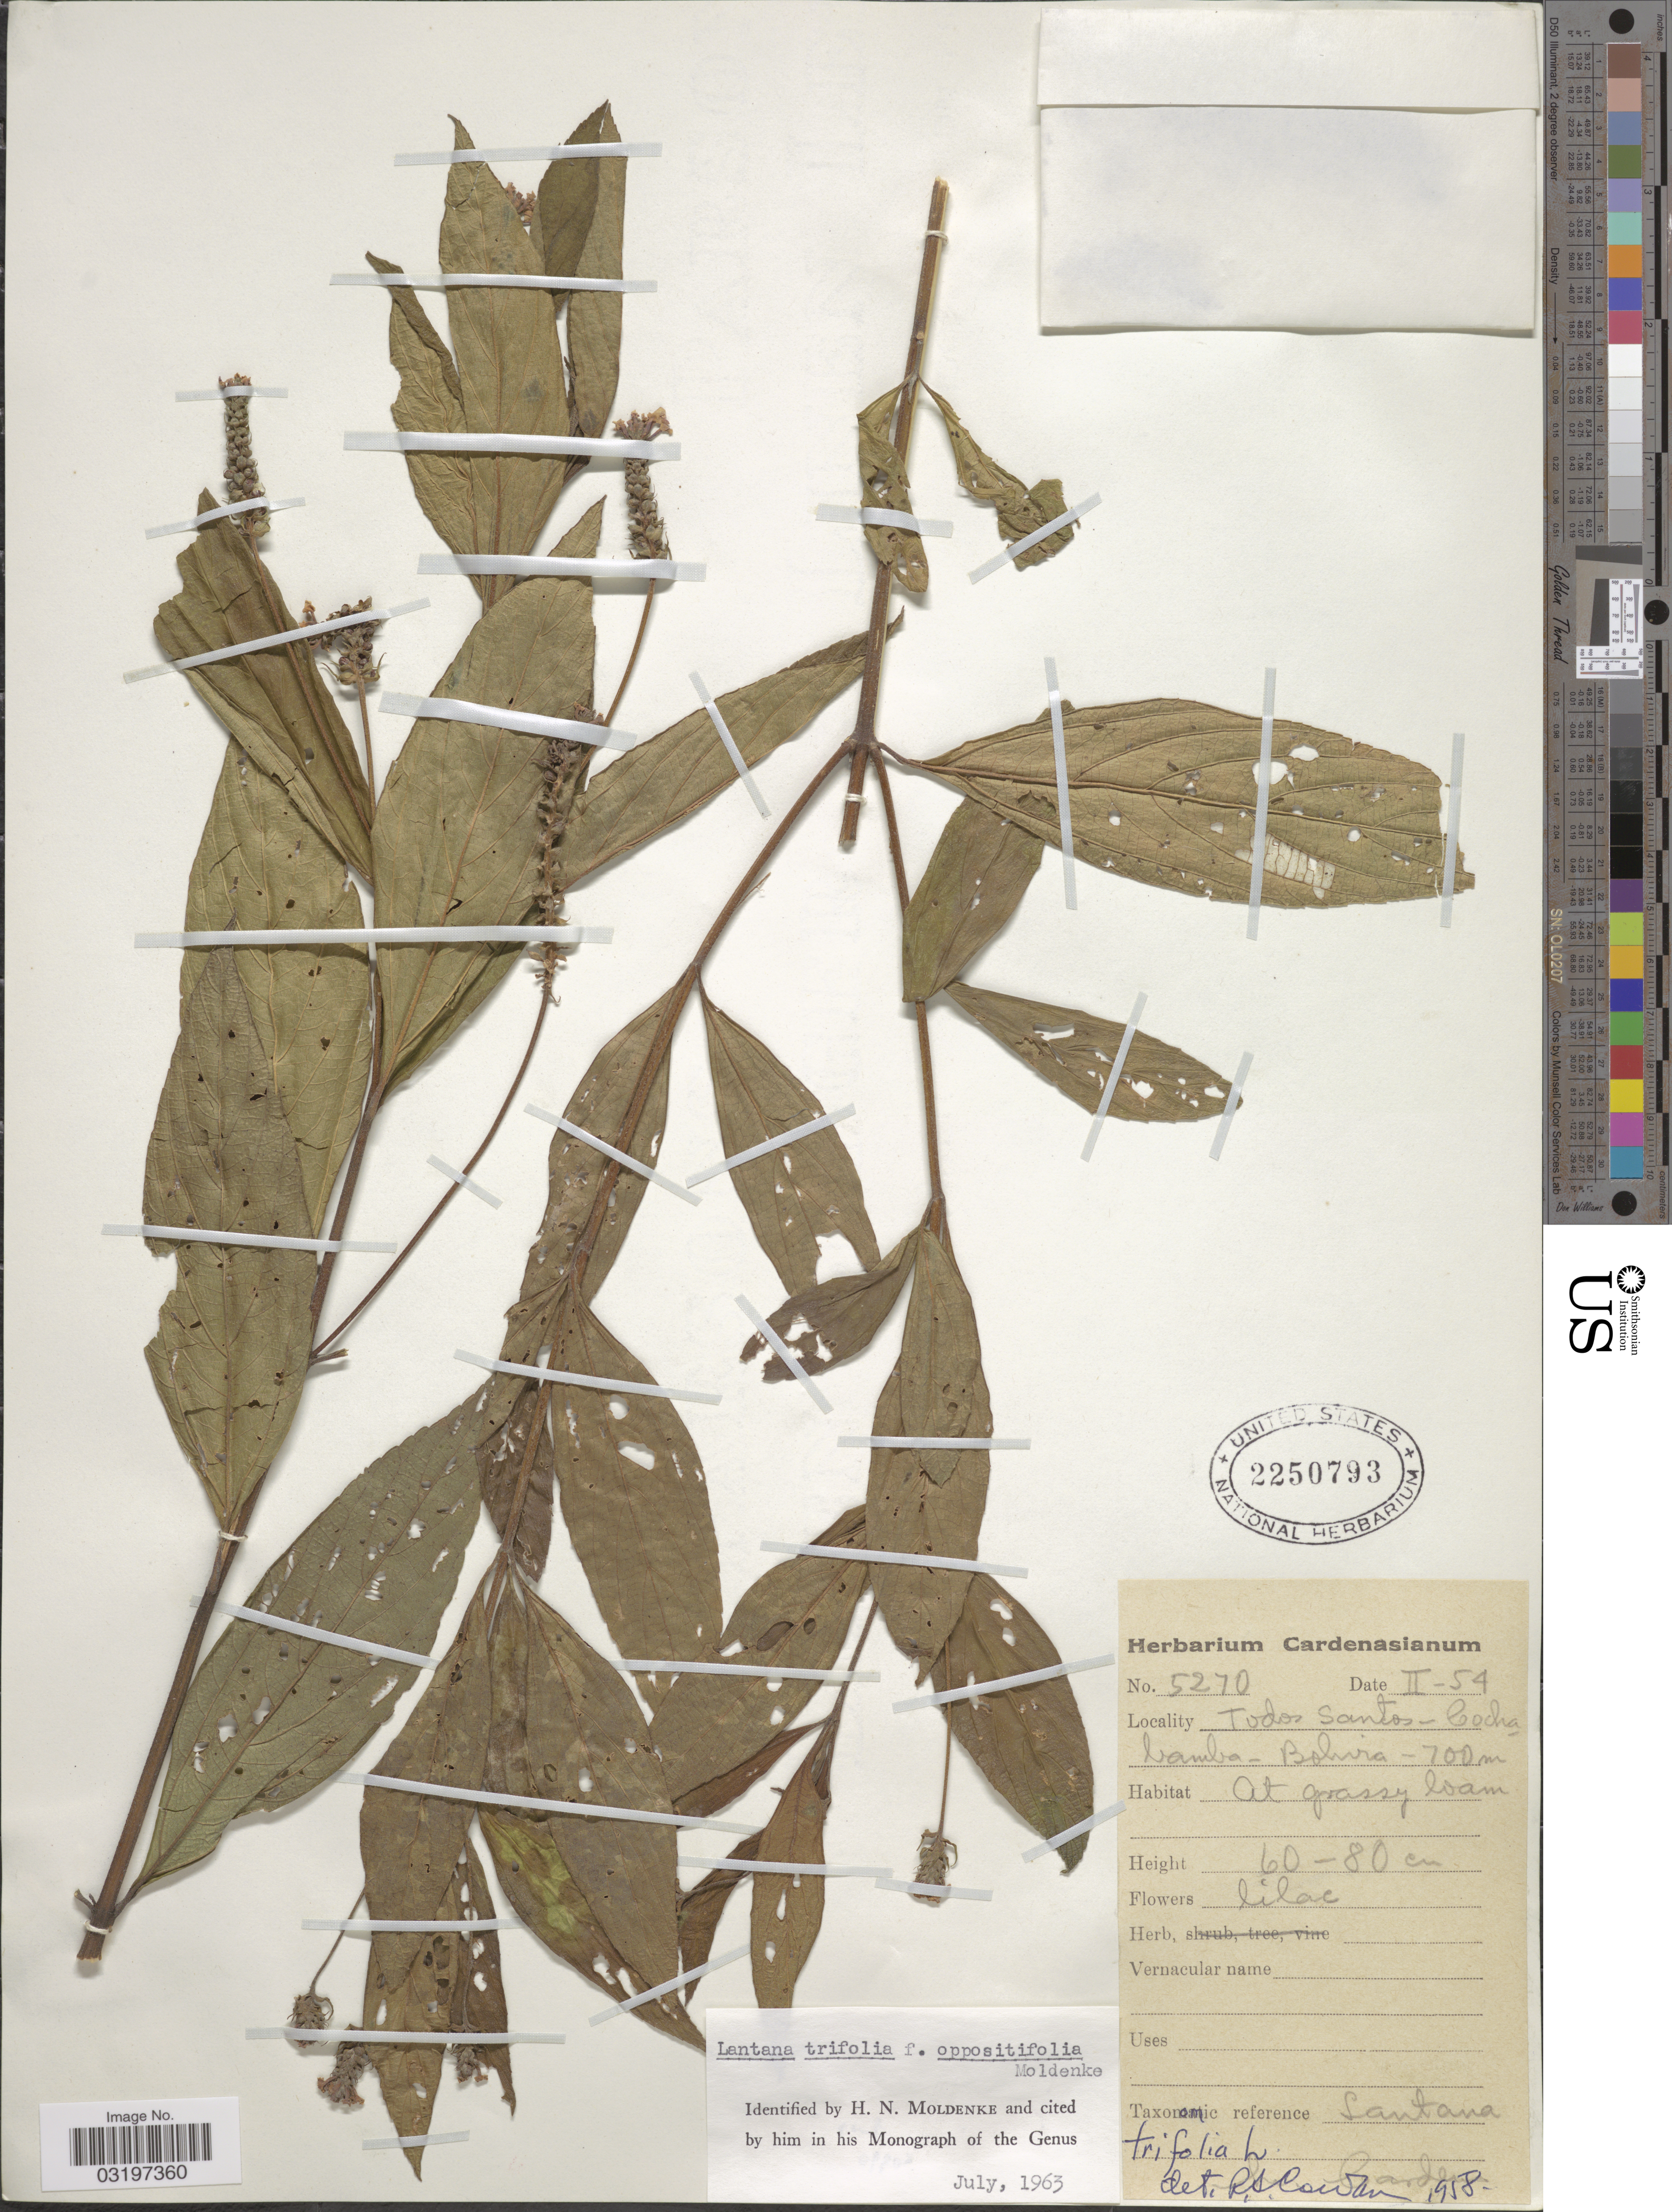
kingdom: Plantae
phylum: Tracheophyta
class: Magnoliopsida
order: Lamiales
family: Verbenaceae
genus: Lantana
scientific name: Lantana trifolia f. oppositifolia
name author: Moldenke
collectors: M. Cárdenas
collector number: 5270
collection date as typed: Transcribed d/m/y: /2/54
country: Bolivia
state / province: Cochabamba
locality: Todos Santos.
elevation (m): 700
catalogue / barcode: US 2250793